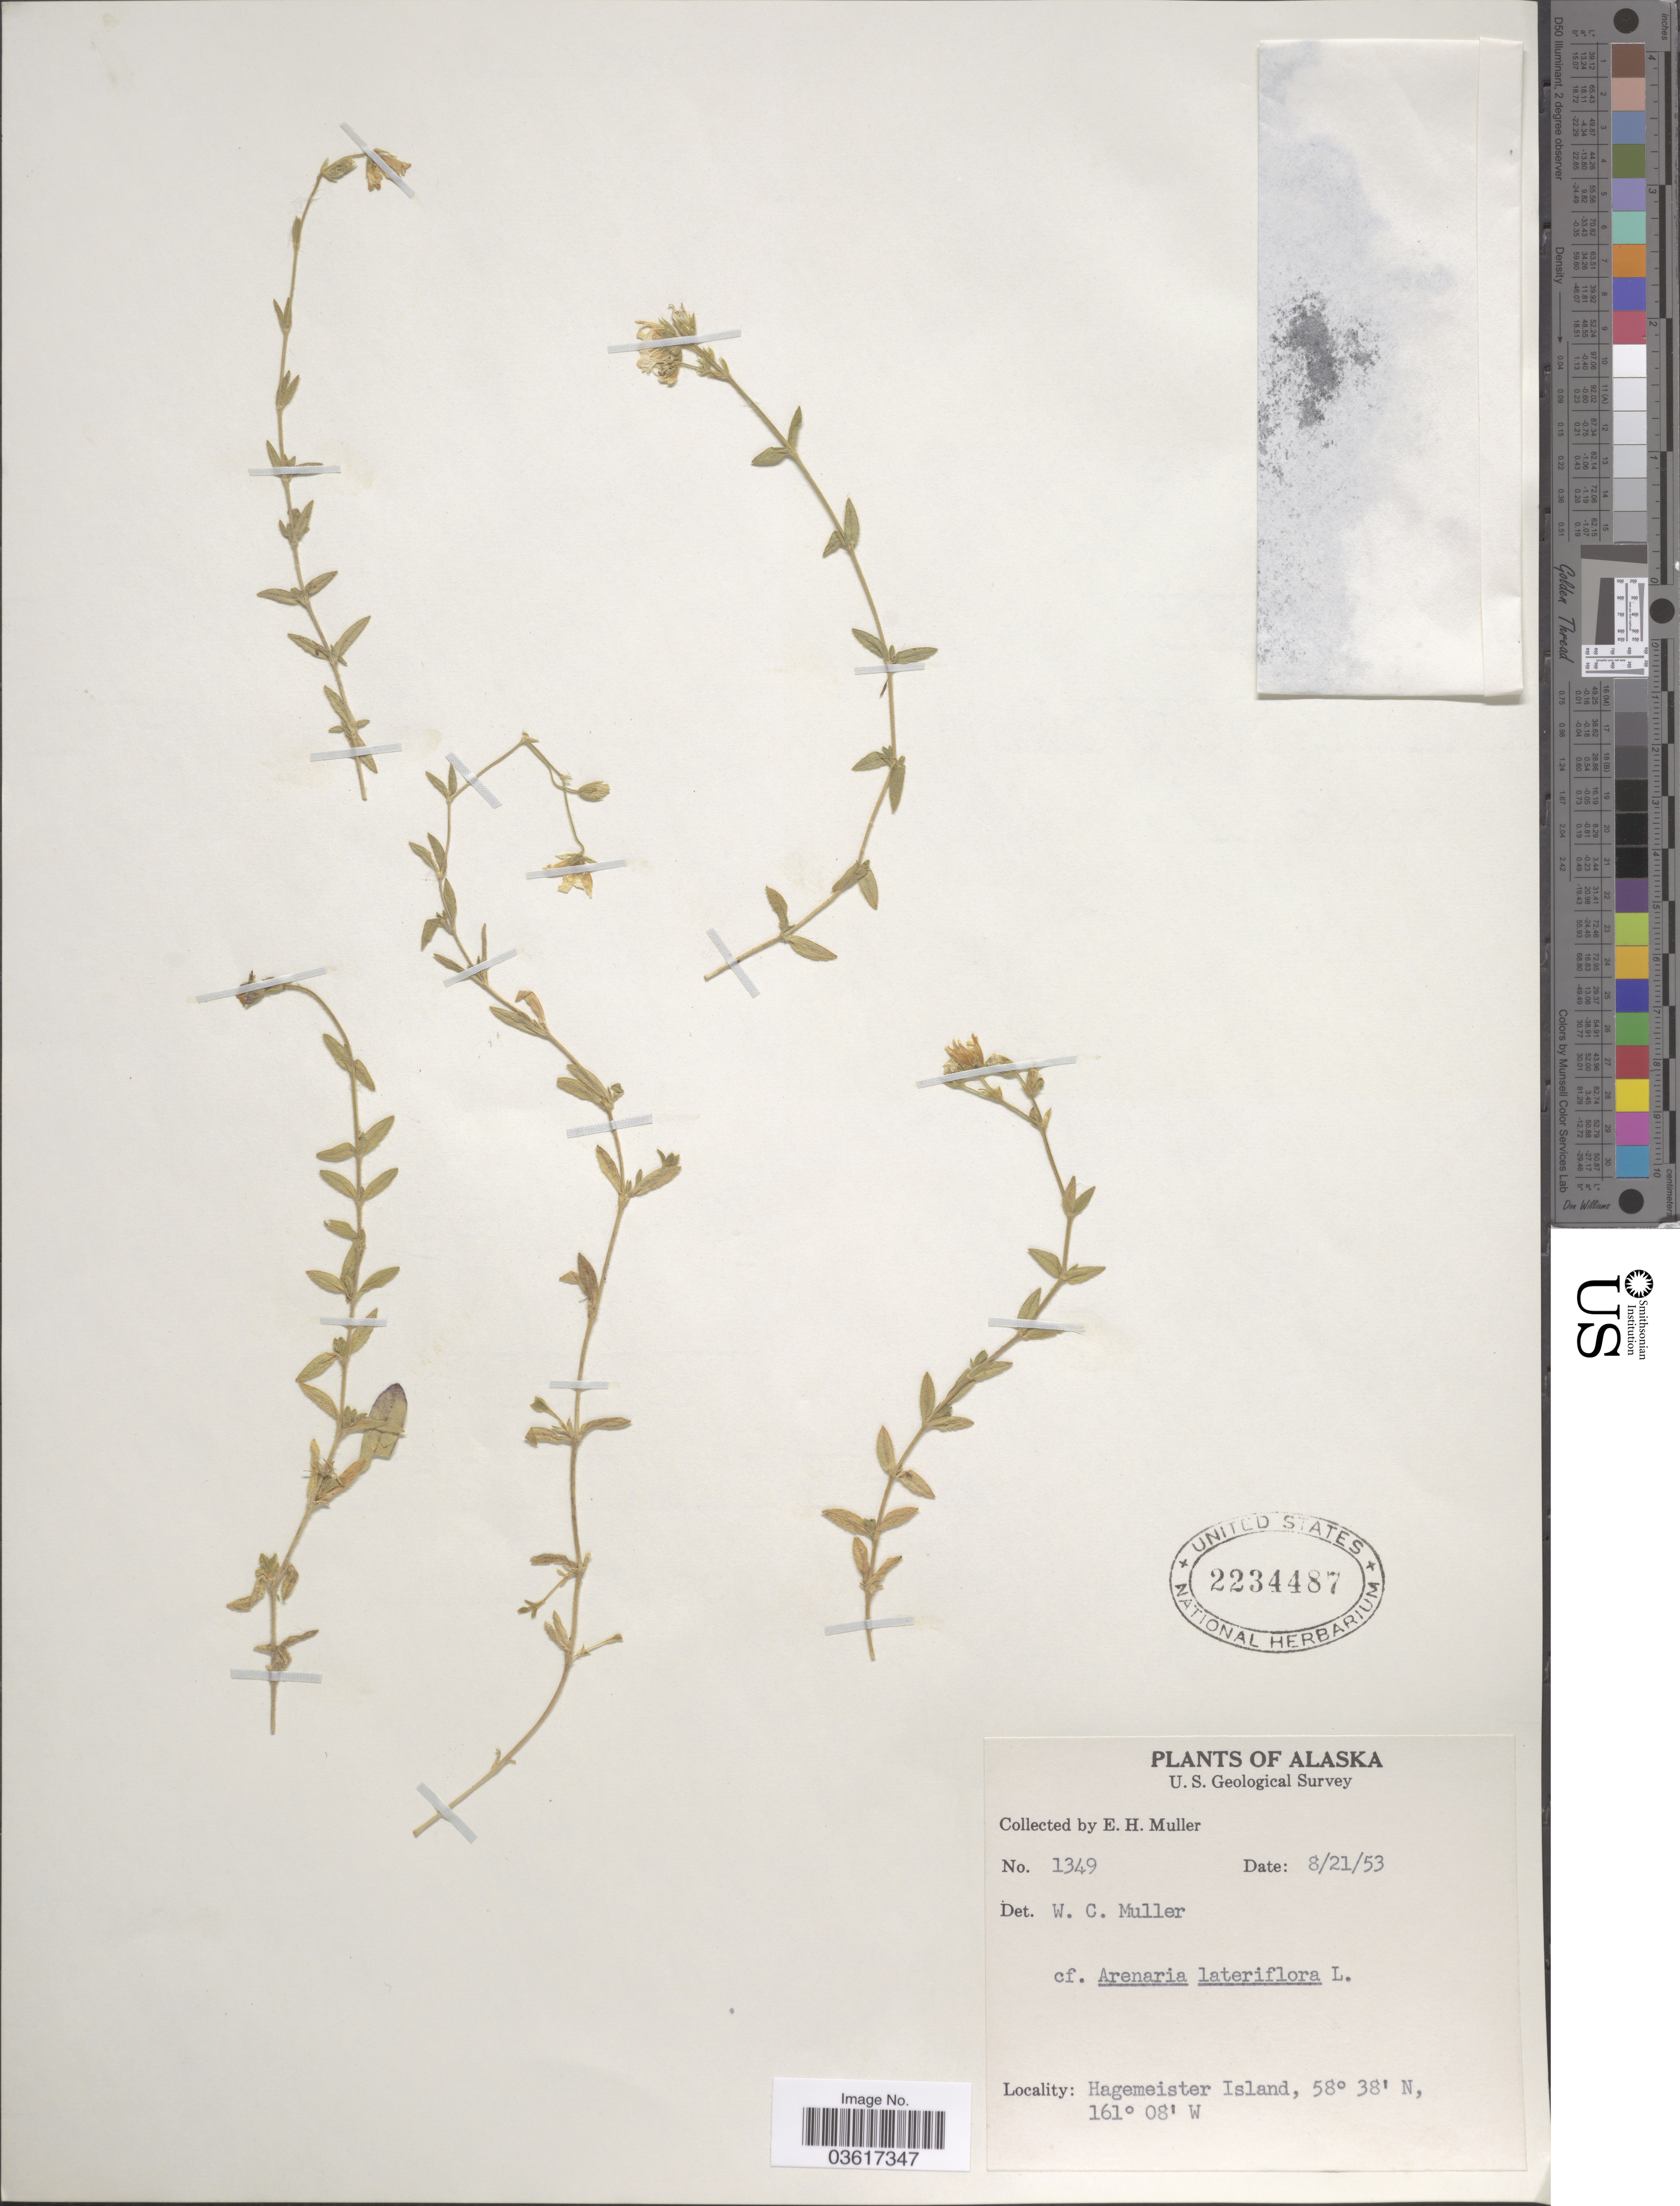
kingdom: Plantae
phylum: Tracheophyta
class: Magnoliopsida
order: Caryophyllales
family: Caryophyllaceae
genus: Stellaria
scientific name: Stellaria sp.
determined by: Strong, Mark T., (BOT), Smithsonian Institution - National Museum of Natural History (UNITED STATES)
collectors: E. H. Muller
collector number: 1349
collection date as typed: Transcribed d/m/y: 21/8/53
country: United States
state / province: Alaska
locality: Hagemeister Island.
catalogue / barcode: US 2234487